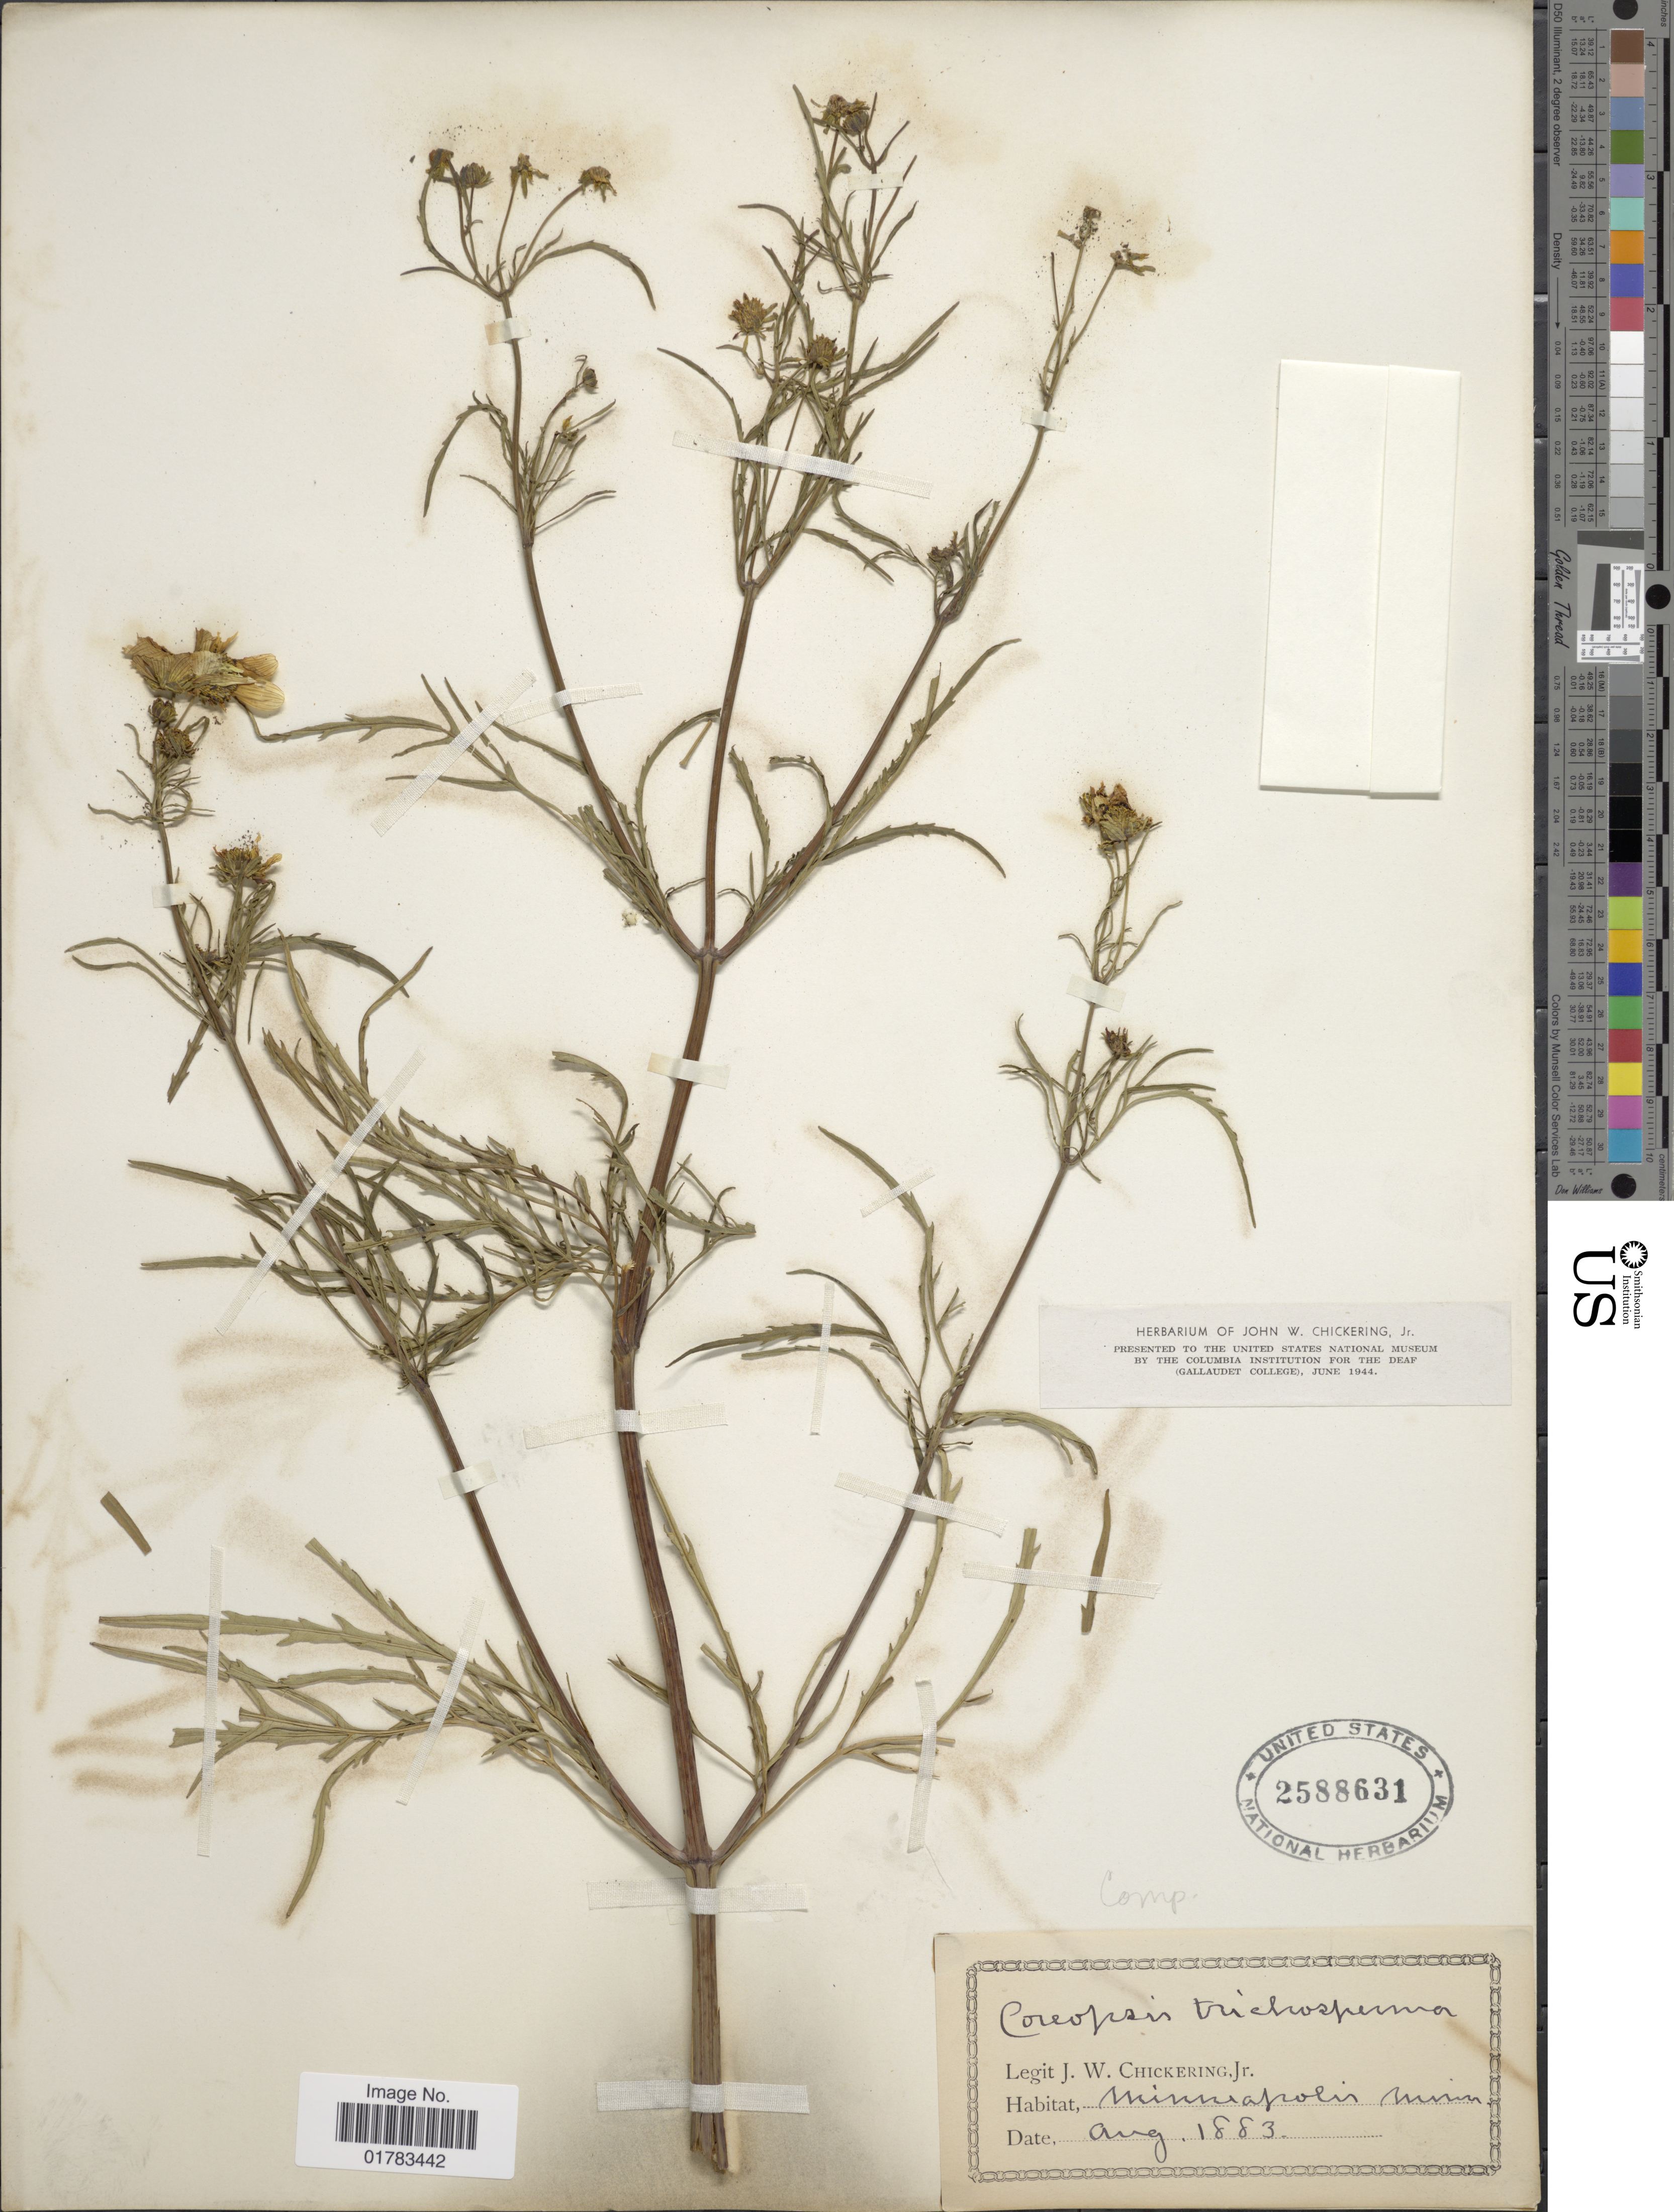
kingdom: Plantae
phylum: Tracheophyta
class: Magnoliopsida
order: Asterales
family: Asteraceae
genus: Coreopsis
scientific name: Coreopsis trichosperma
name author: Michx.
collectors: J. W. Chickering Jr.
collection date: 1883-08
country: United States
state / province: Minnesota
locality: Minneapolis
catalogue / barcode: US 2588631